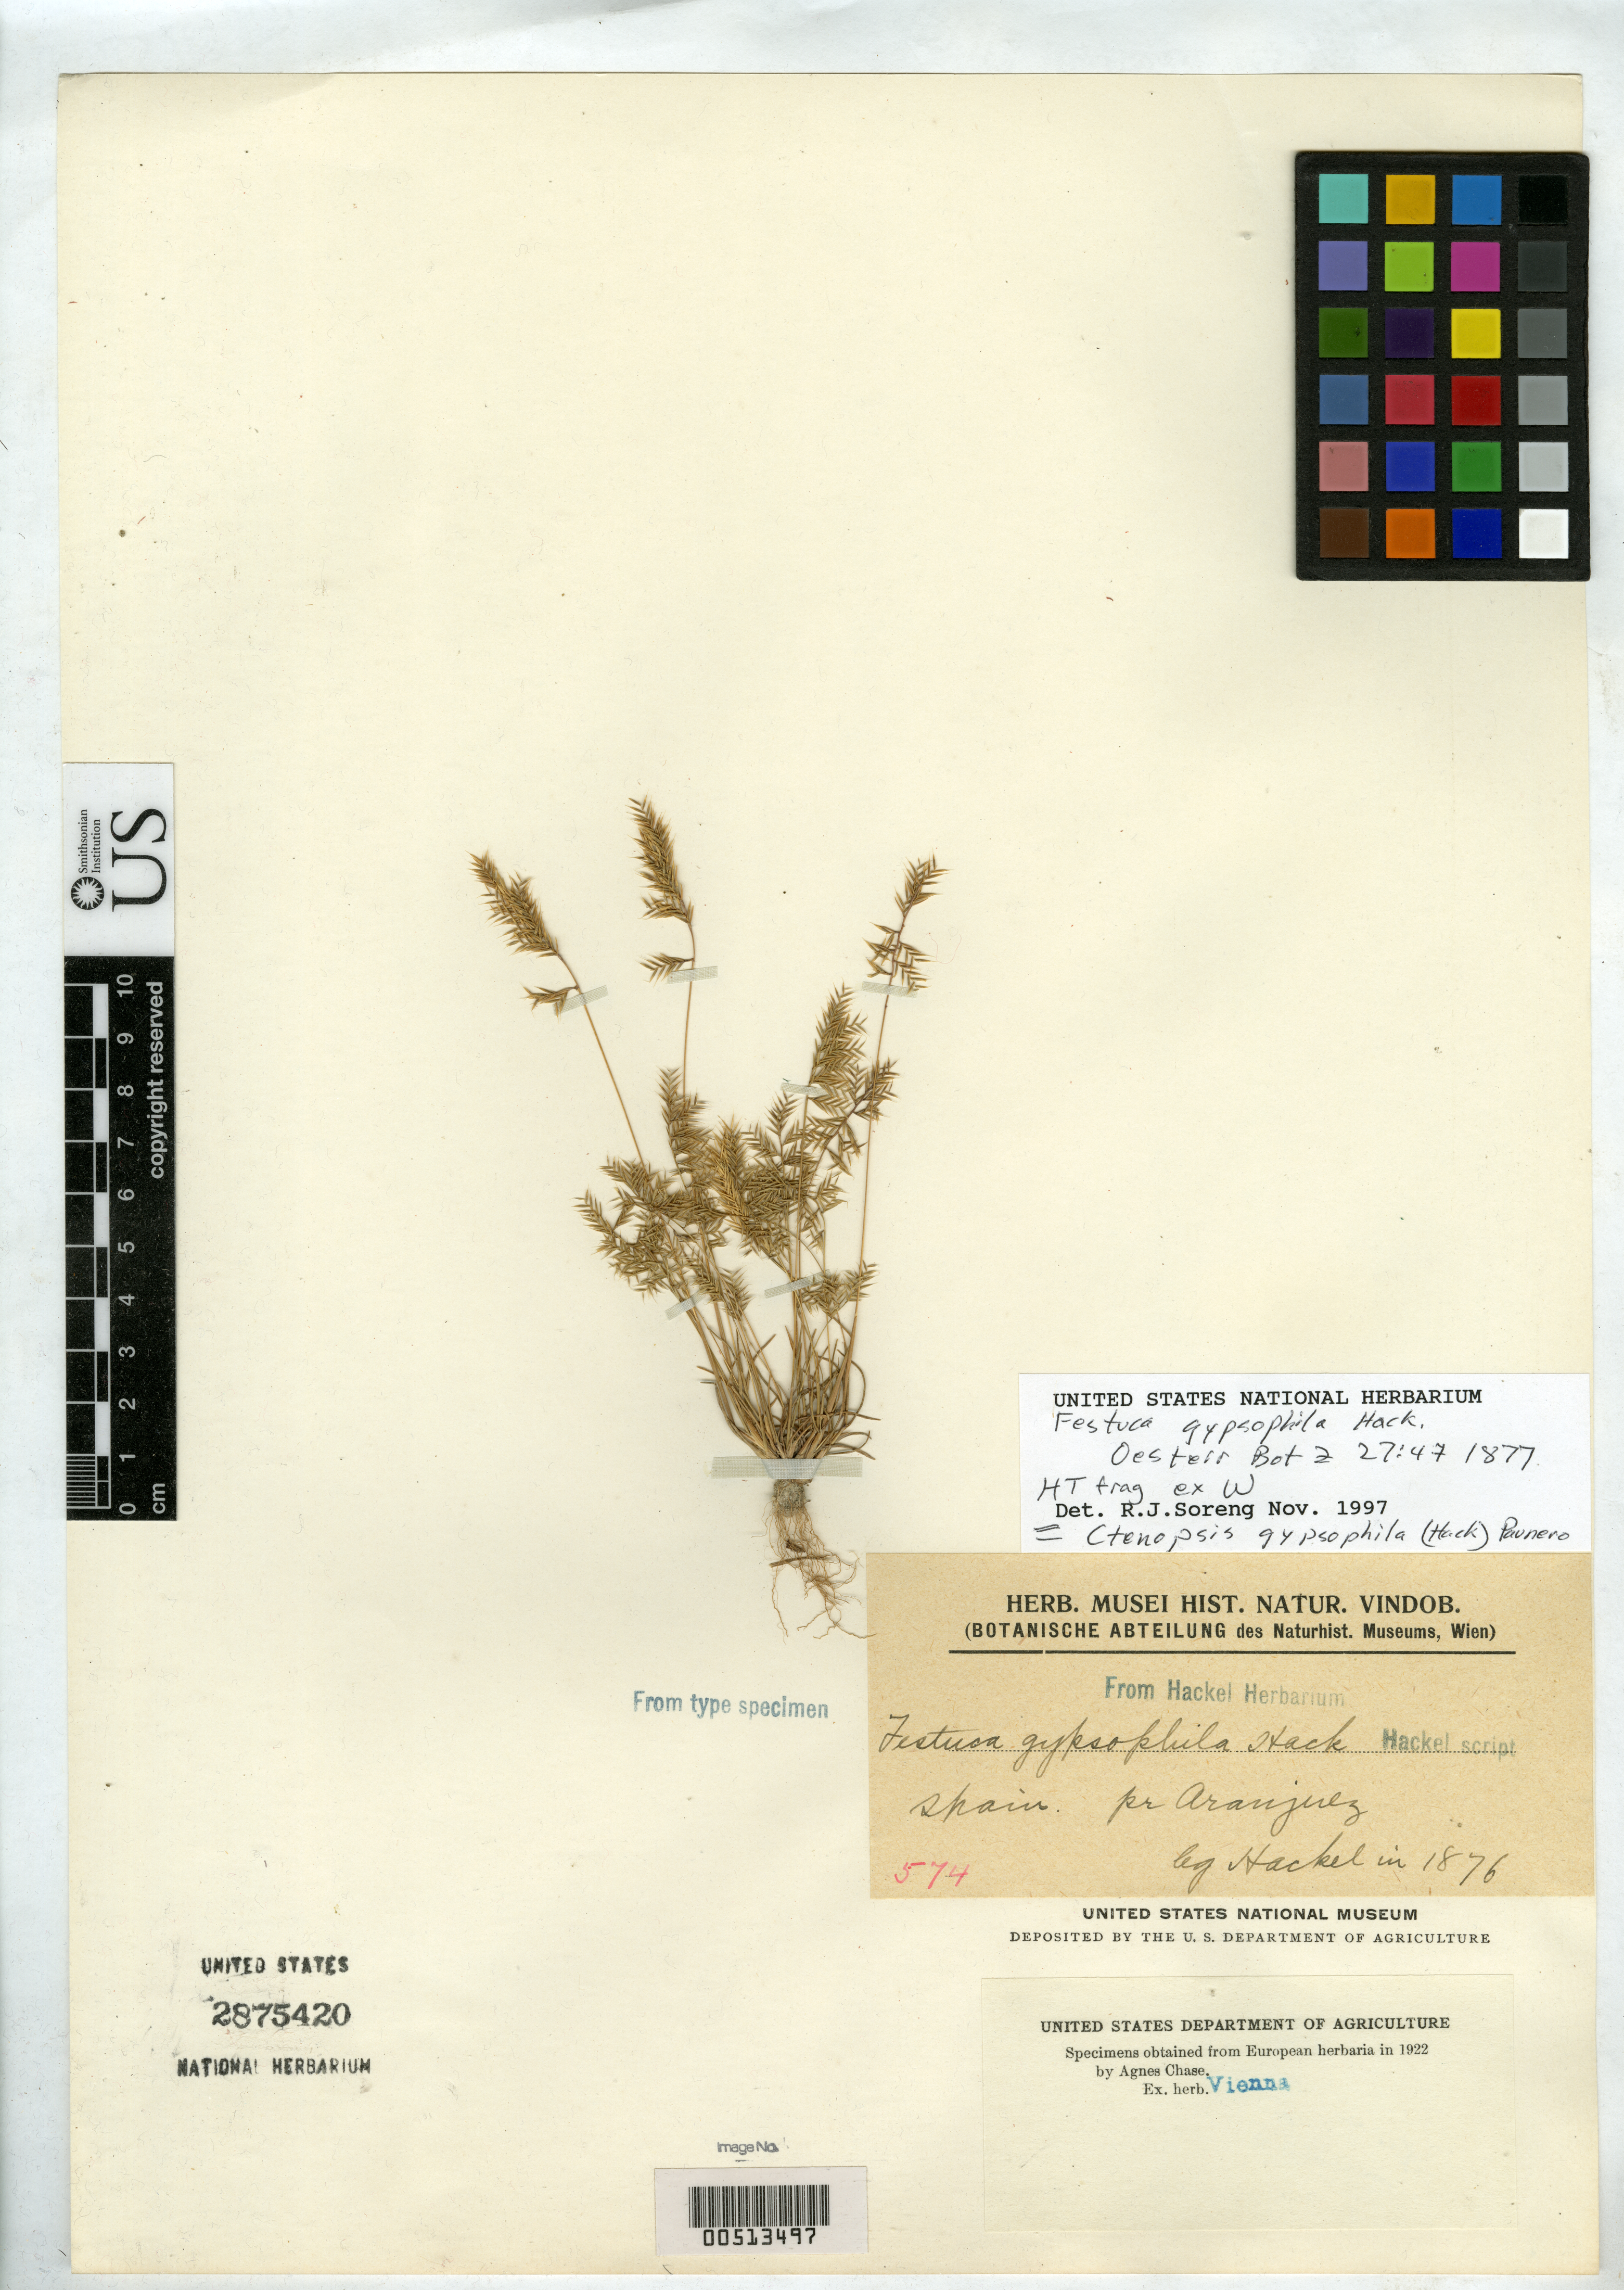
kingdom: Plantae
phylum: Tracheophyta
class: Liliopsida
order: Poales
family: Poaceae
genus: Festuca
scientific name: Festuca gypsophila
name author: Hack.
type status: Isotype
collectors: E. Hackel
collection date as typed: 1876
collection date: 1876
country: Spain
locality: Pr. Aranjuez.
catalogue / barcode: US 2875420